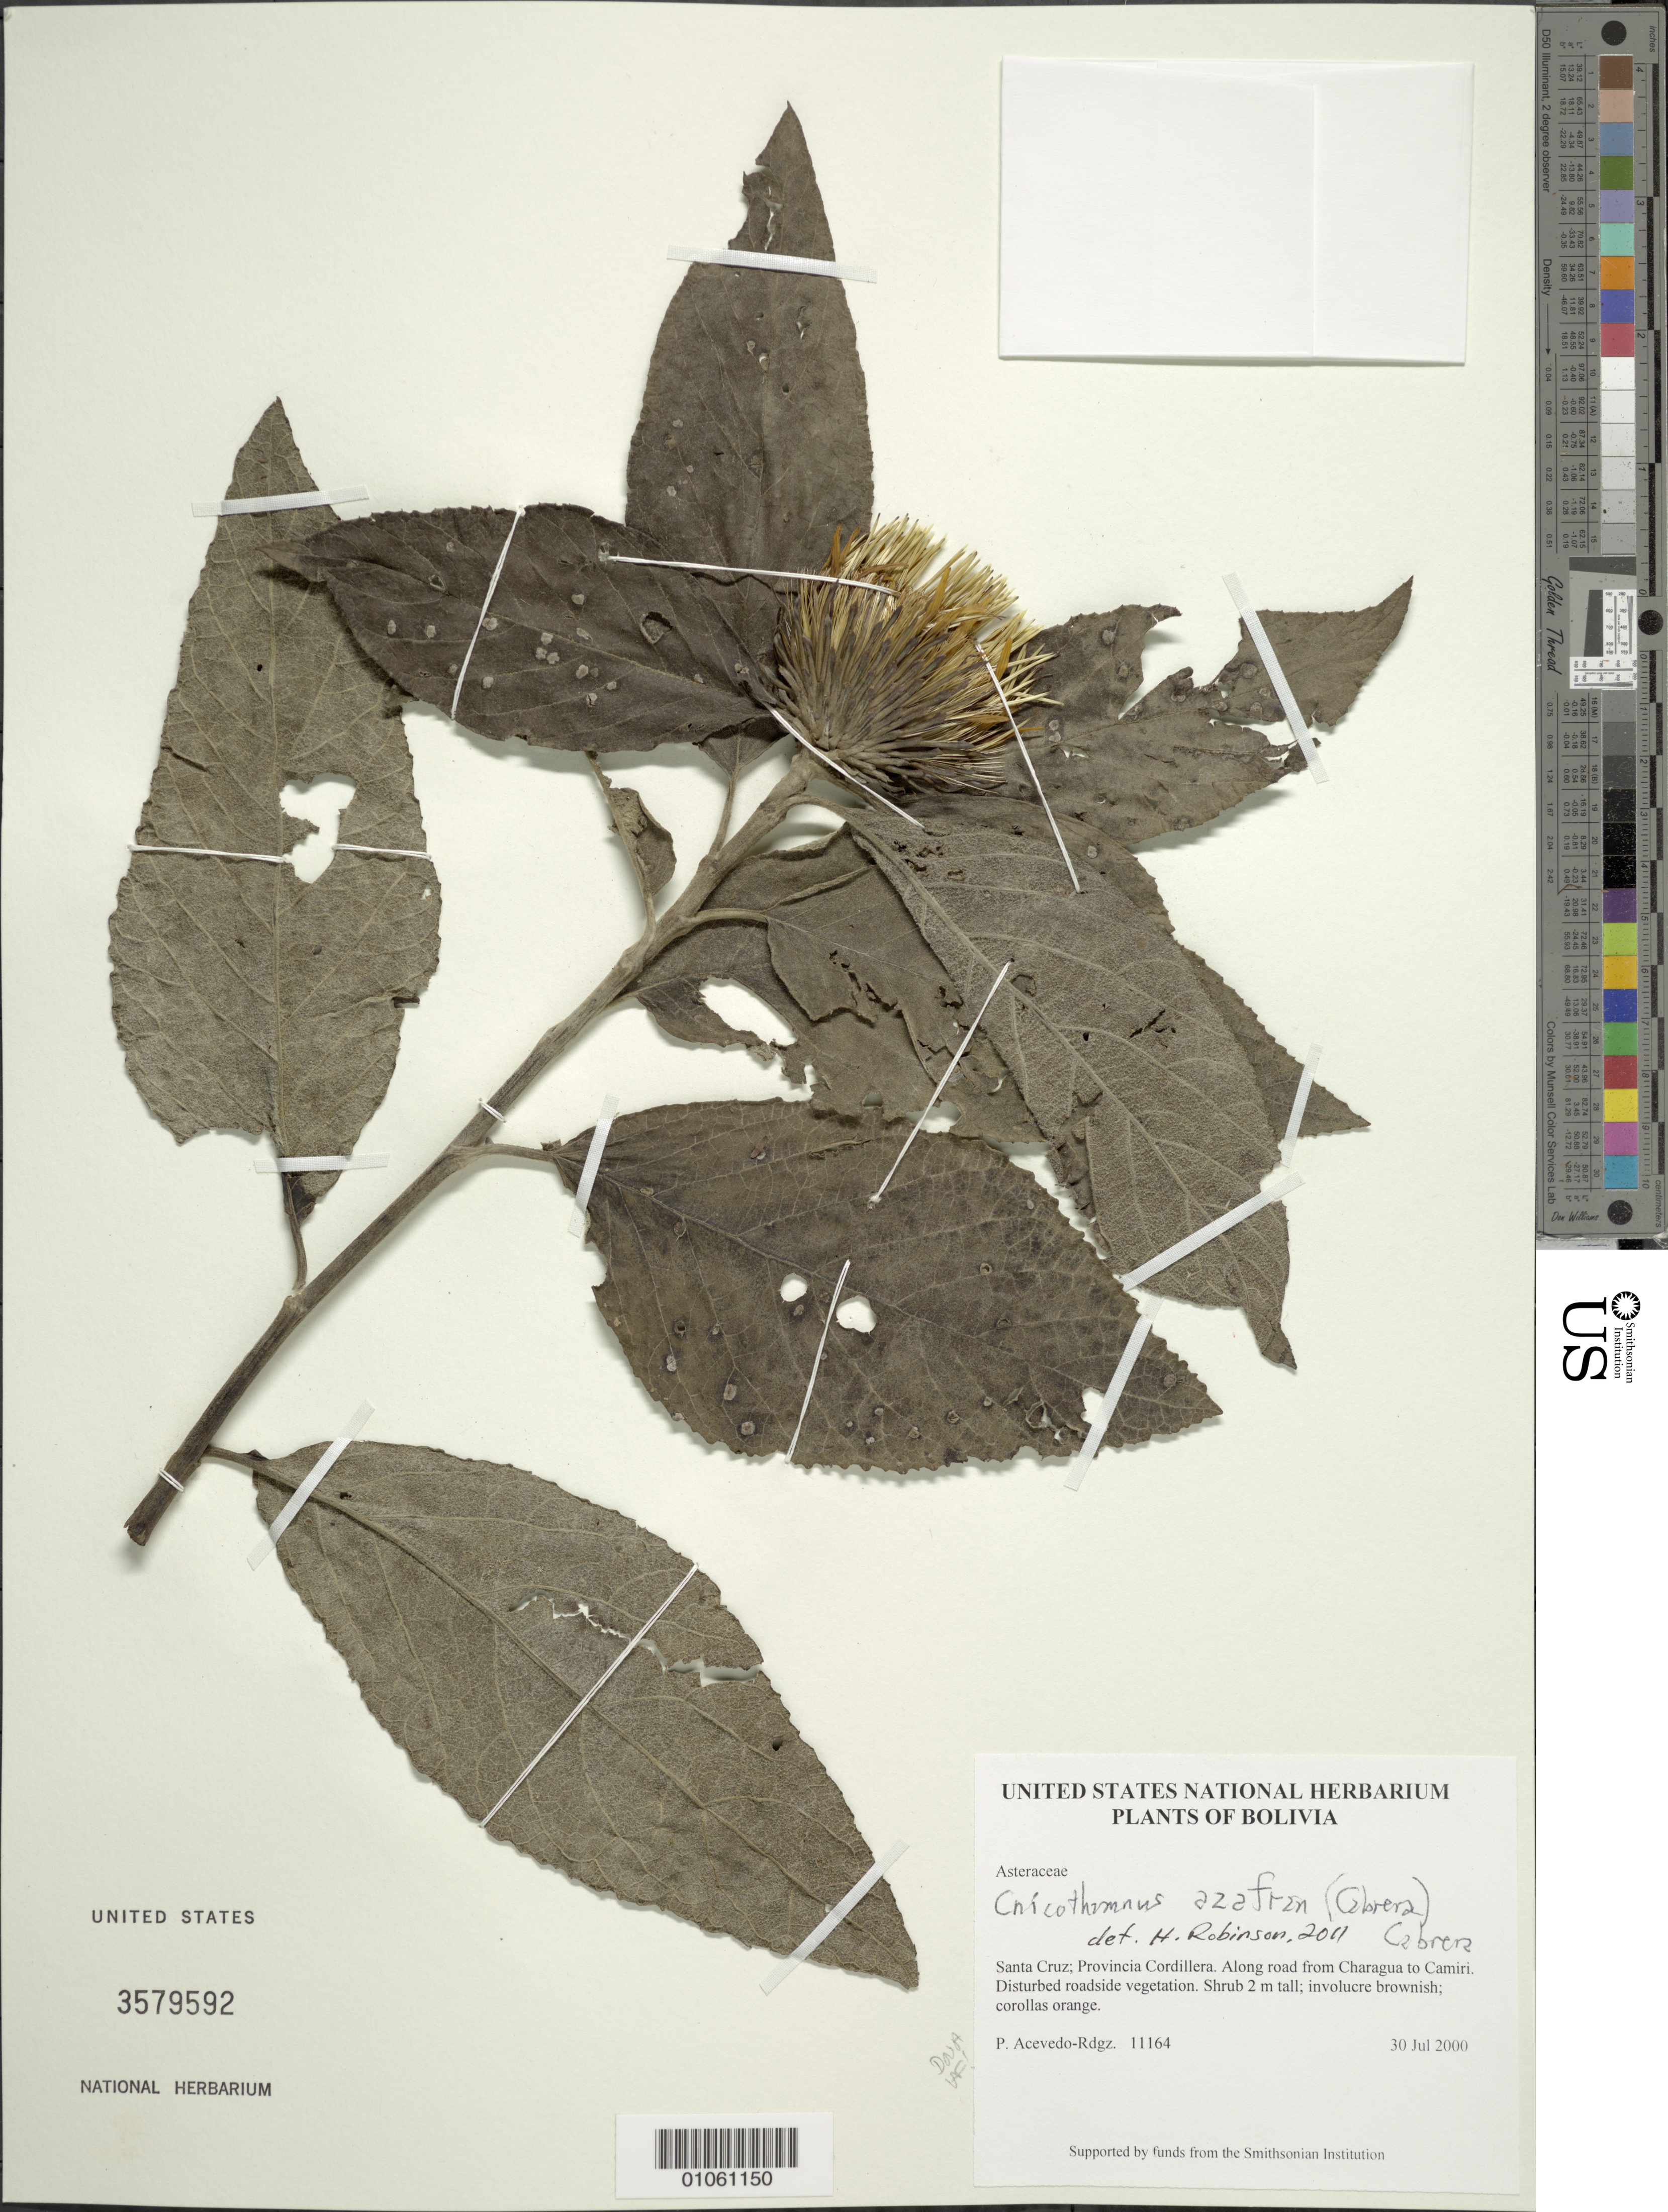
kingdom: Plantae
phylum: Tracheophyta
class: Magnoliopsida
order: Asterales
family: Asteraceae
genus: Cnicothamnus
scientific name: Cnicothamnus azafran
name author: (Cabrera) Cabrera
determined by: Robinson, Harold E., (US)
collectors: P. Acevedo-Rodr.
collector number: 11164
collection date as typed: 30 Jul 2000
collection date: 2000-07-30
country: Bolivia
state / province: Santa Cruz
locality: Santa Cruz; Provincia Cordillera. Along road from Charagua to Camiri.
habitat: Disturbed roadside vegetation.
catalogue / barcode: US 3579592